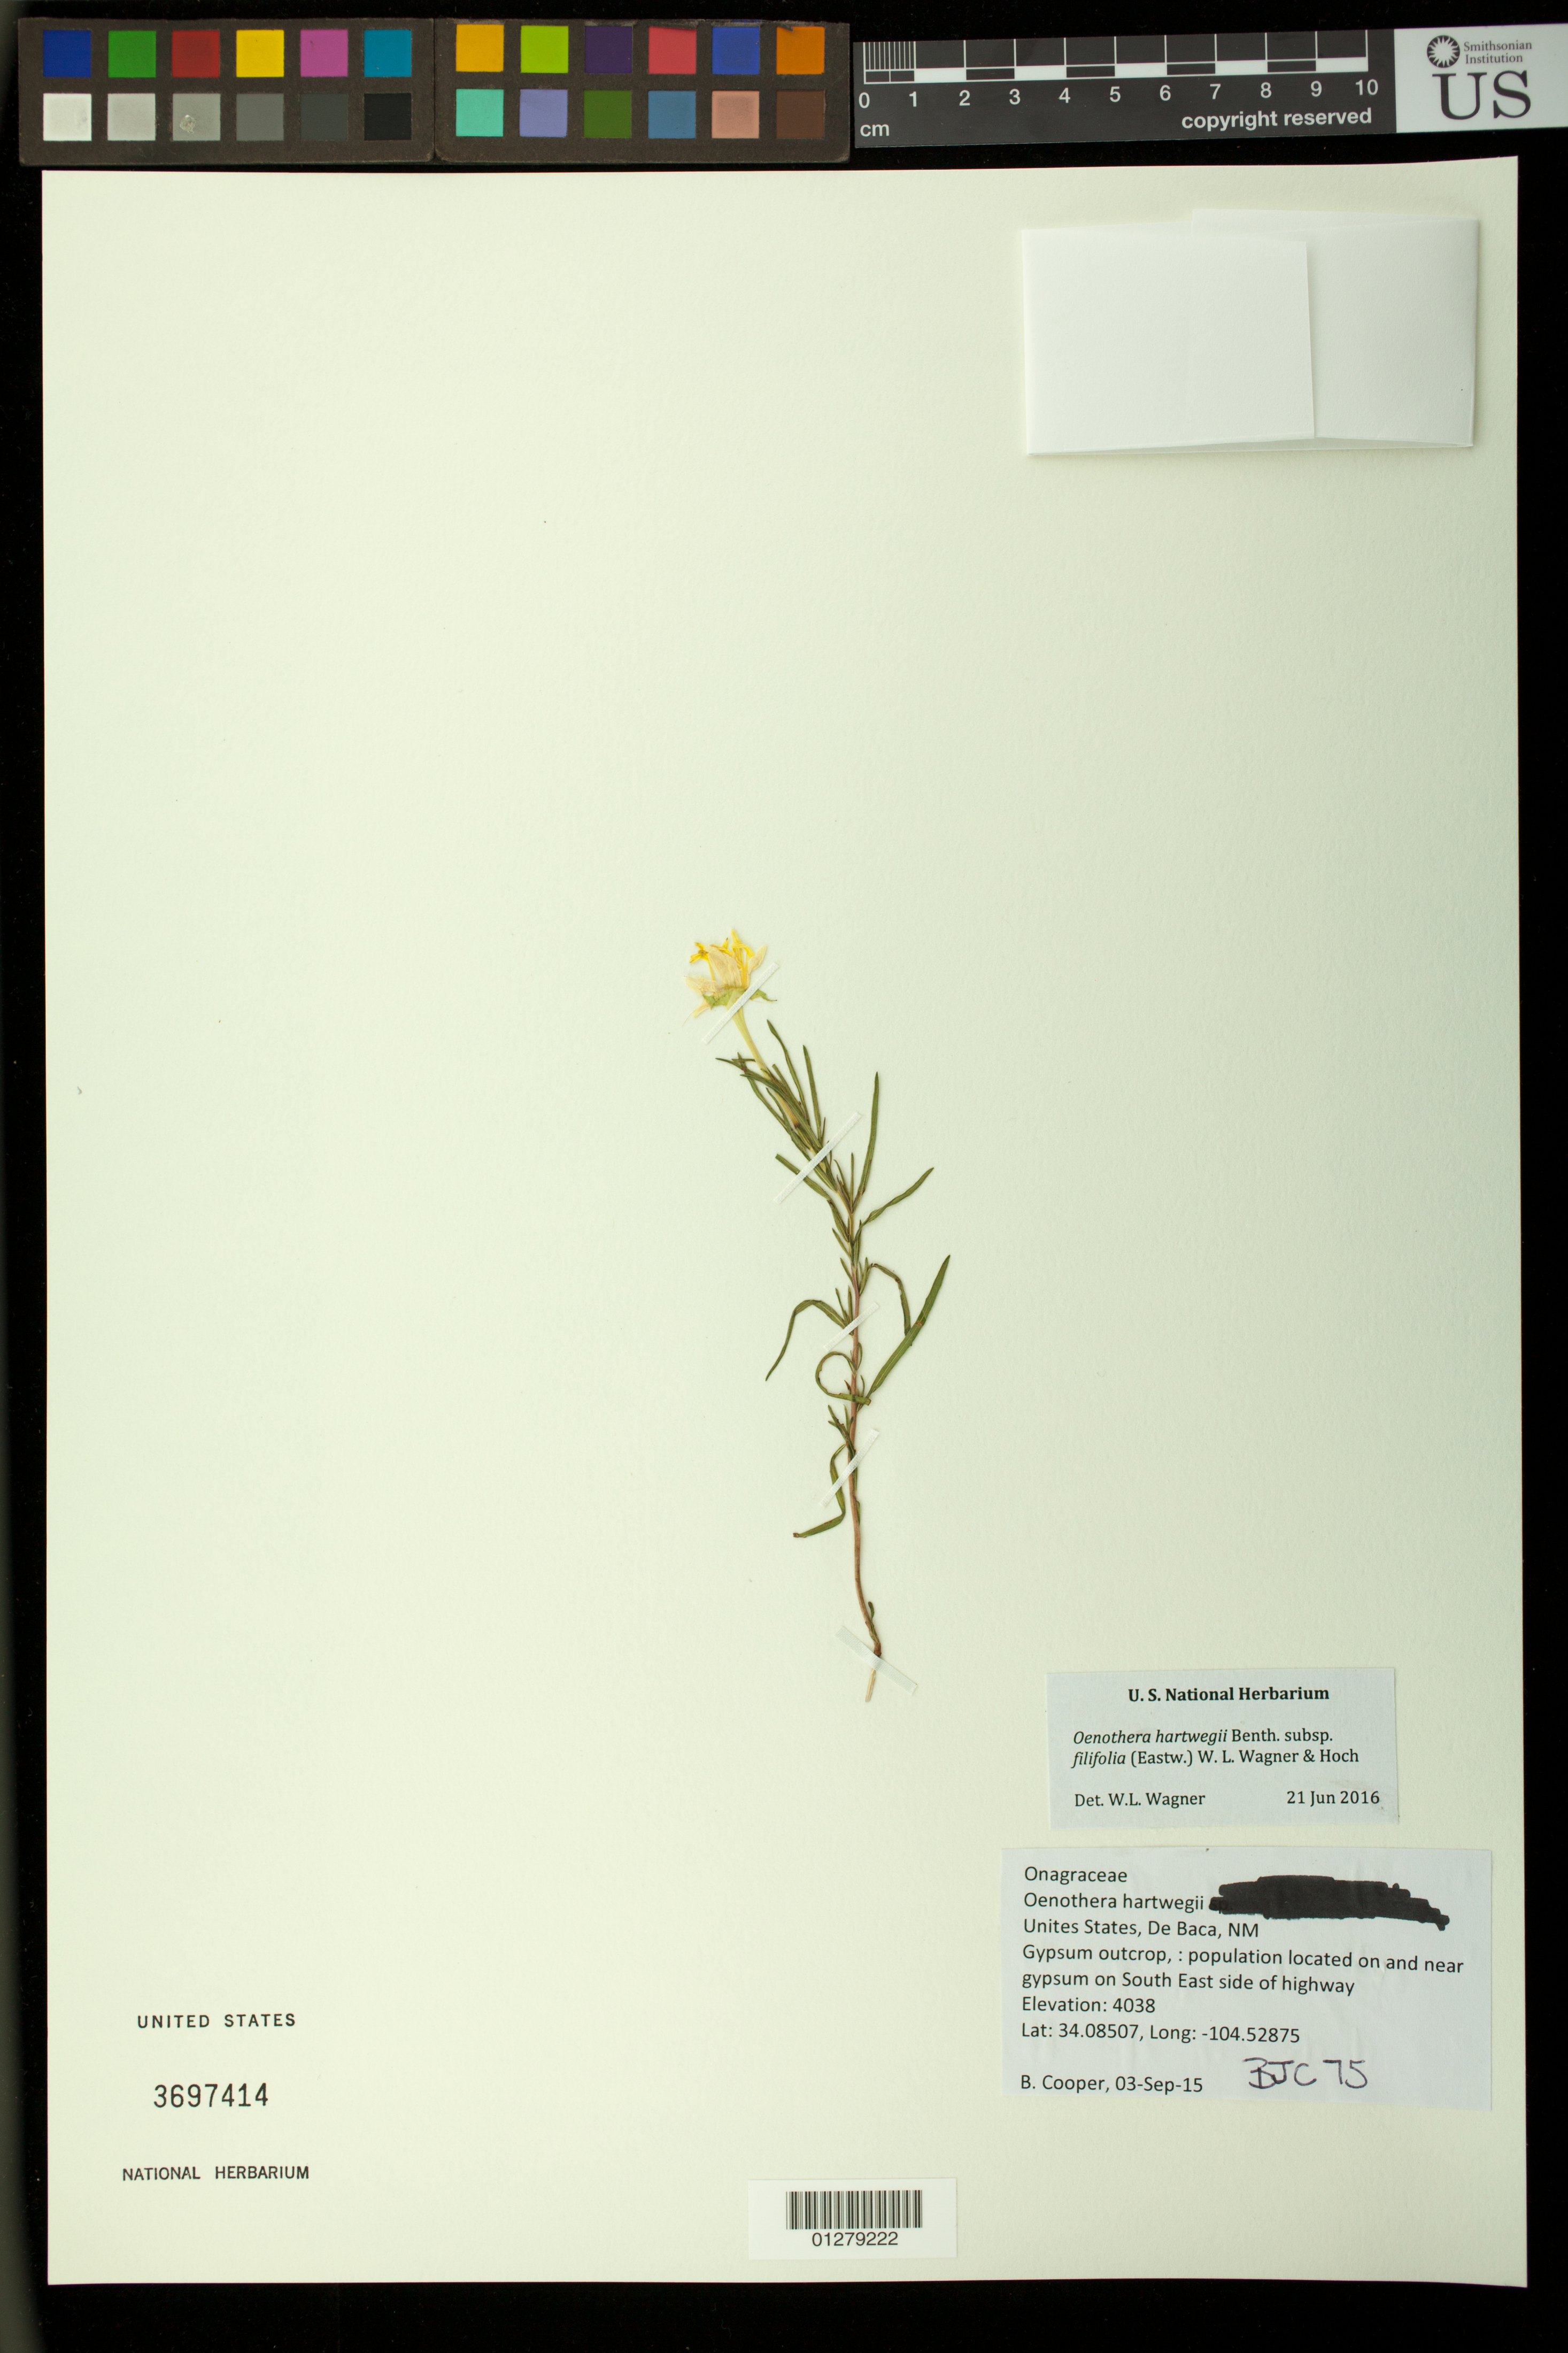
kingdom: Plantae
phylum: Tracheophyta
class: Magnoliopsida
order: Myrtales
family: Onagraceae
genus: Oenothera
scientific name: Oenothera hartwegii subsp. filifolia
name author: (Eastw.) W.L. Wagner & Hoch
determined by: Wagner, W. L., (BOT), Smithsonian Institution - National Museum of Natural History (UNITED STATES)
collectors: B. J. Cooper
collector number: BJC 75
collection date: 2015-09-03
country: United States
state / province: New Mexico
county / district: De Baca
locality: On and near gypsum on South East side of highway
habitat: Gypsum outcrop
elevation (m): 4038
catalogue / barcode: US 3697414